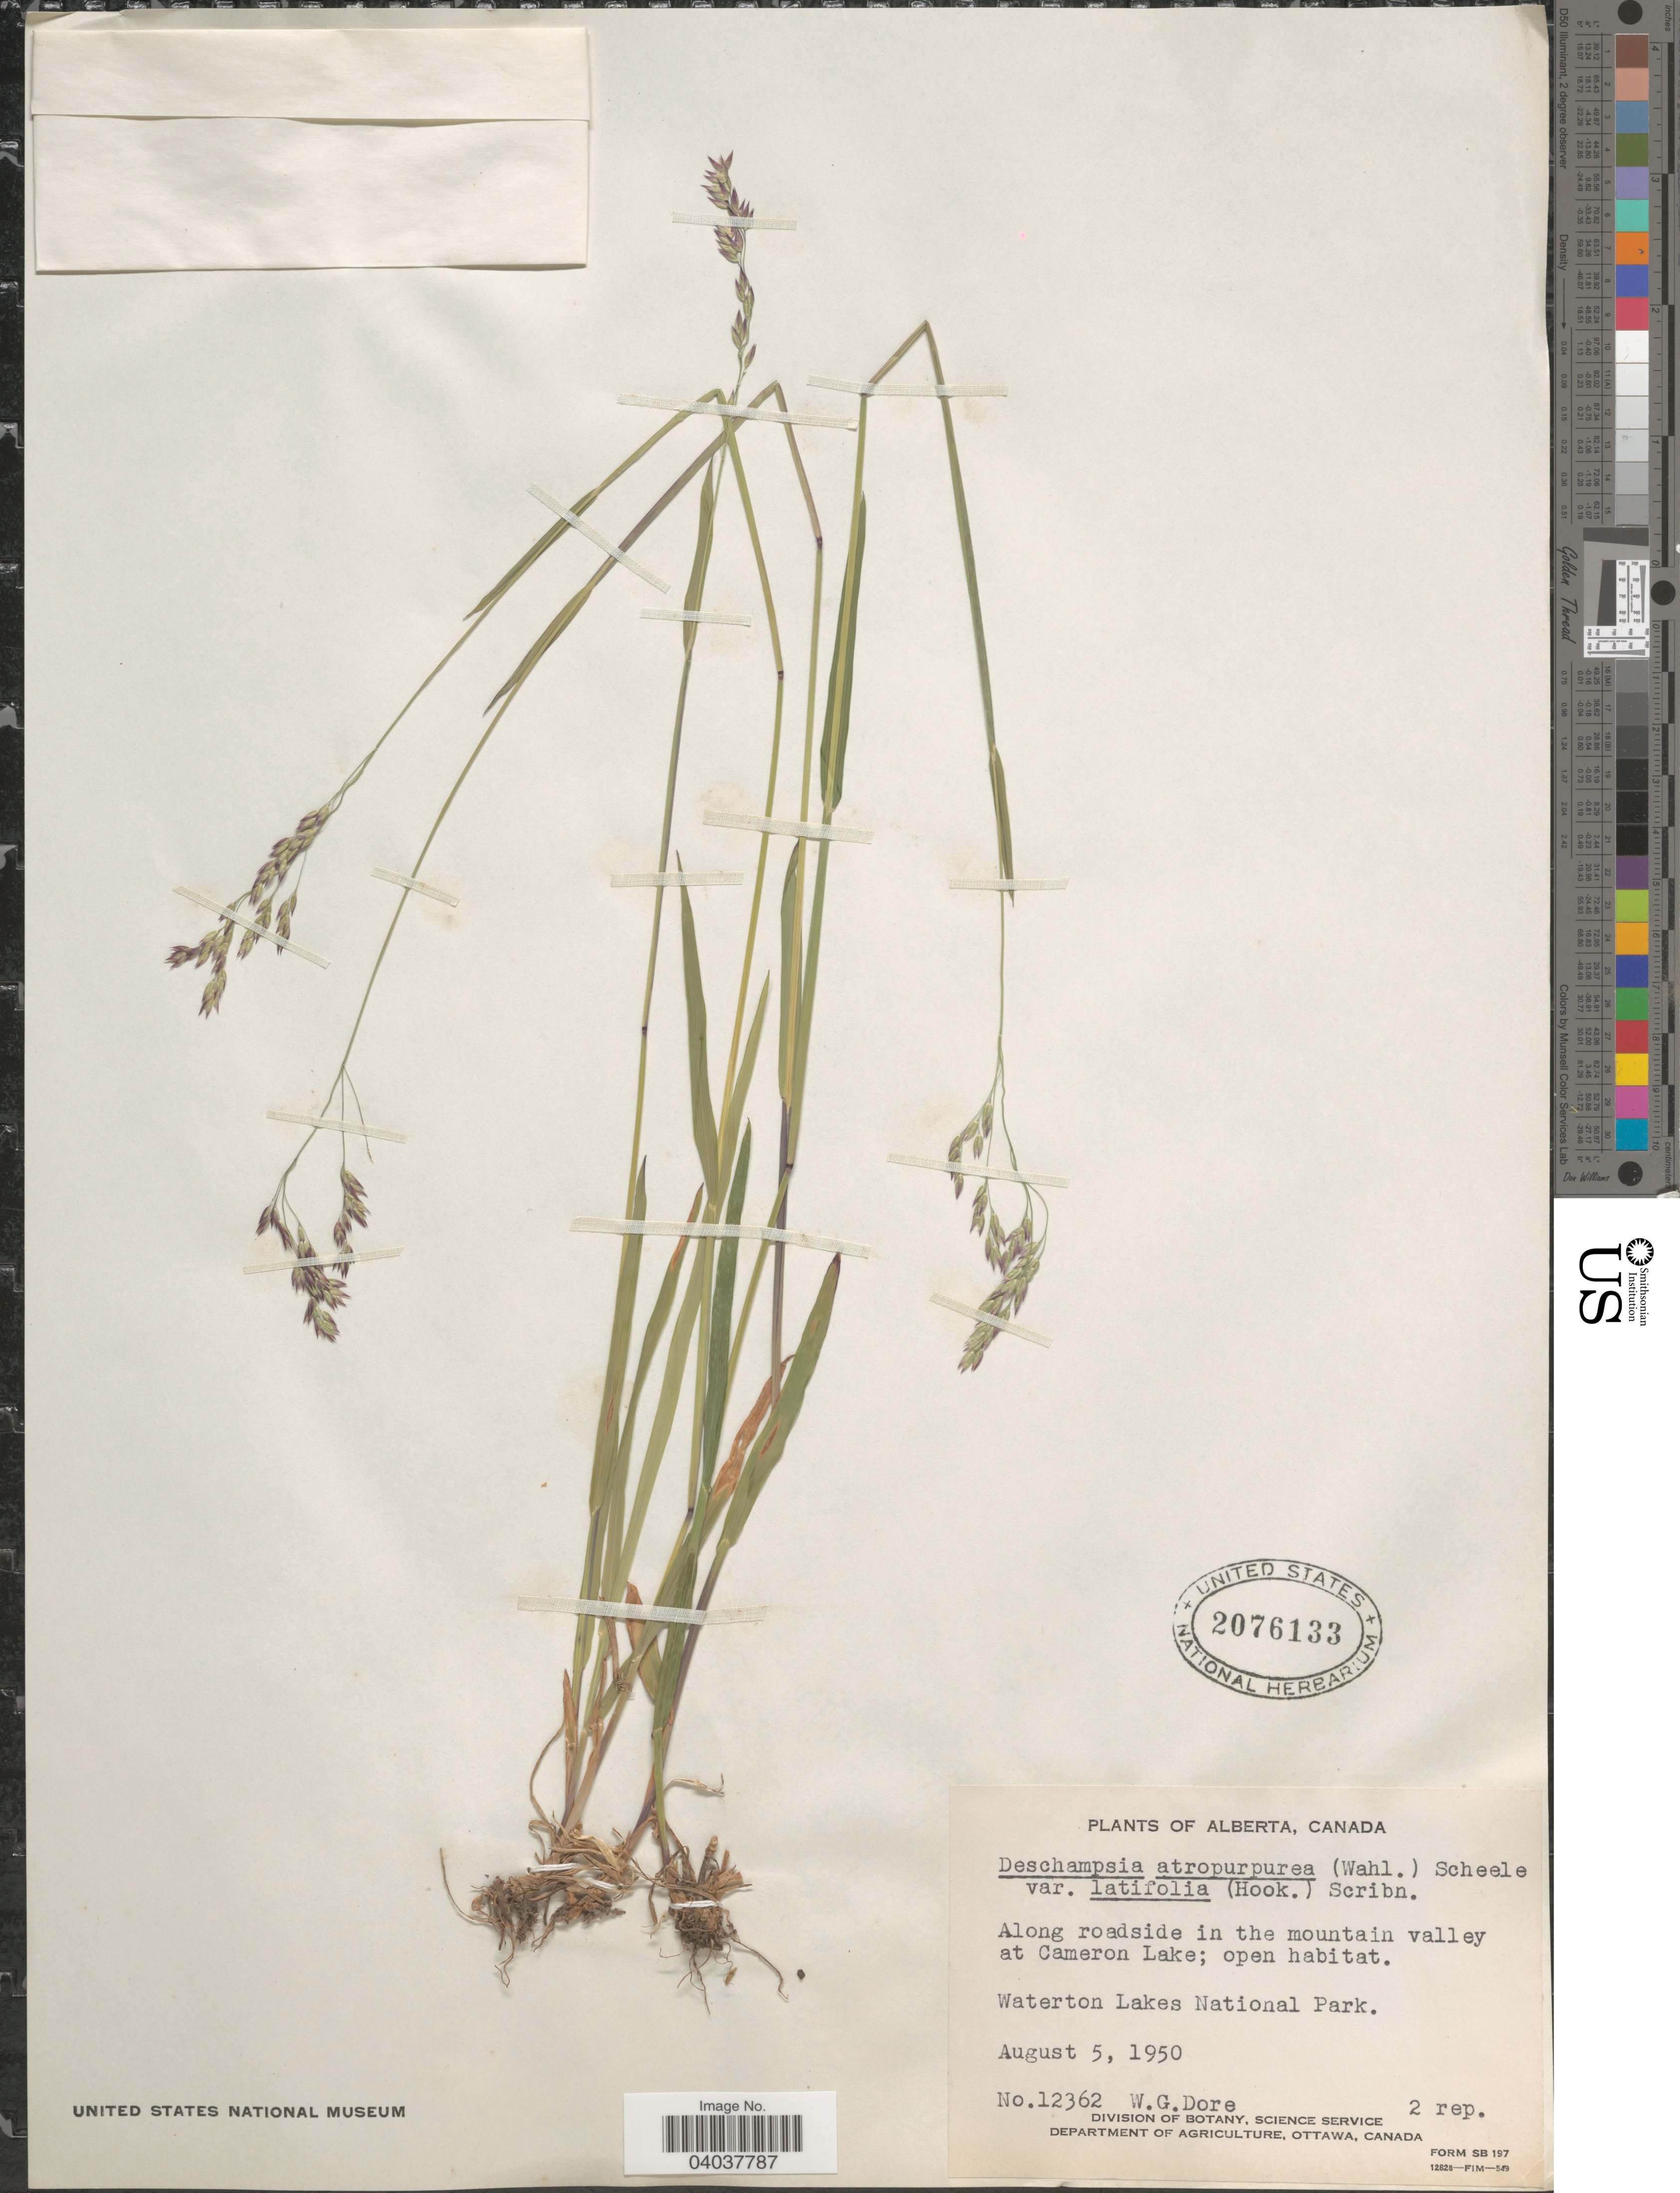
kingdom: Plantae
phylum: Tracheophyta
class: Liliopsida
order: Poales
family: Poaceae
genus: Vahlodea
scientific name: Vahlodea atropurpurea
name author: (Wahlenb.) Fr. ex Hartm.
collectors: W. Dore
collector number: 12362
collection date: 1950-08-05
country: Canada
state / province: Alberta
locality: Along roadside in the mountain valley at Cameron Lake. Waterton Lakes National Park.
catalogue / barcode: US 2076133